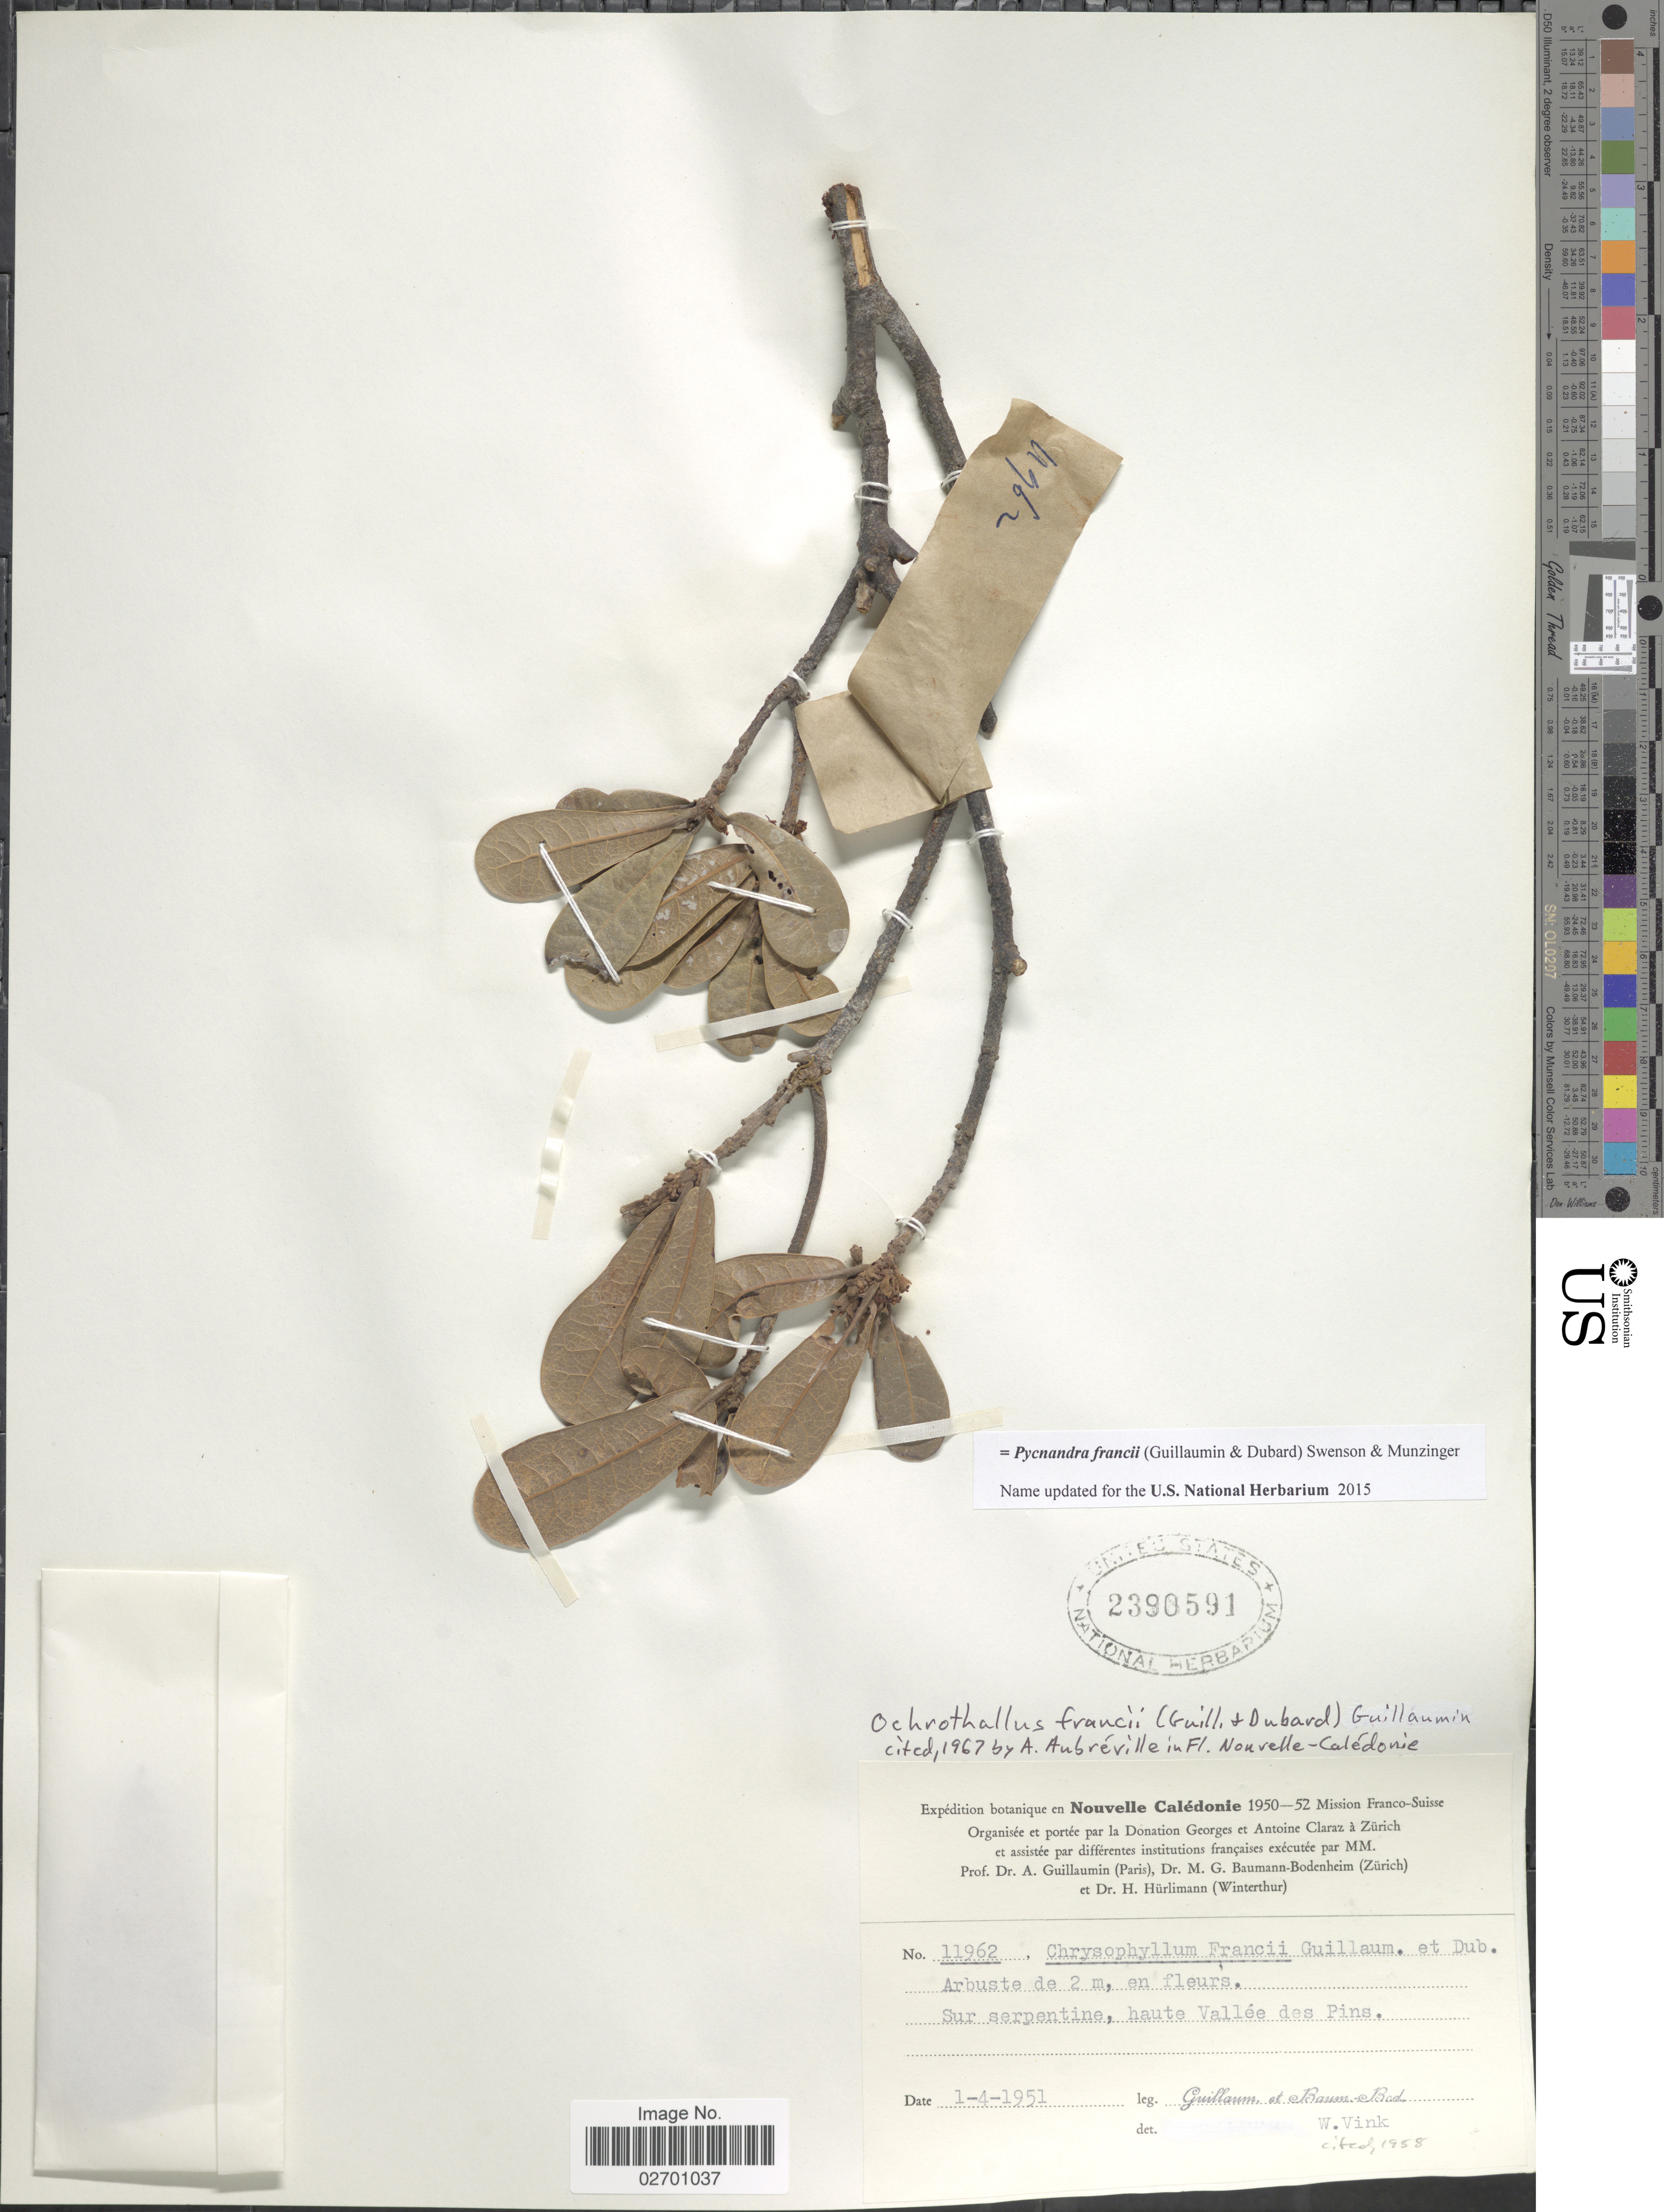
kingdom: Plantae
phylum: Tracheophyta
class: Magnoliopsida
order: Ericales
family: Sapotaceae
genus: Pycnandra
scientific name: Pycnandra francii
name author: (Guillaumin & Dubard) Swenson & Munzinger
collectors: A. Guillaumin & M. G. Baumann-Bodenheim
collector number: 11962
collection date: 1951-04-01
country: New Caledonia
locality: Sur serpentine, haute Vallee des Pins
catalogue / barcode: US 2390591